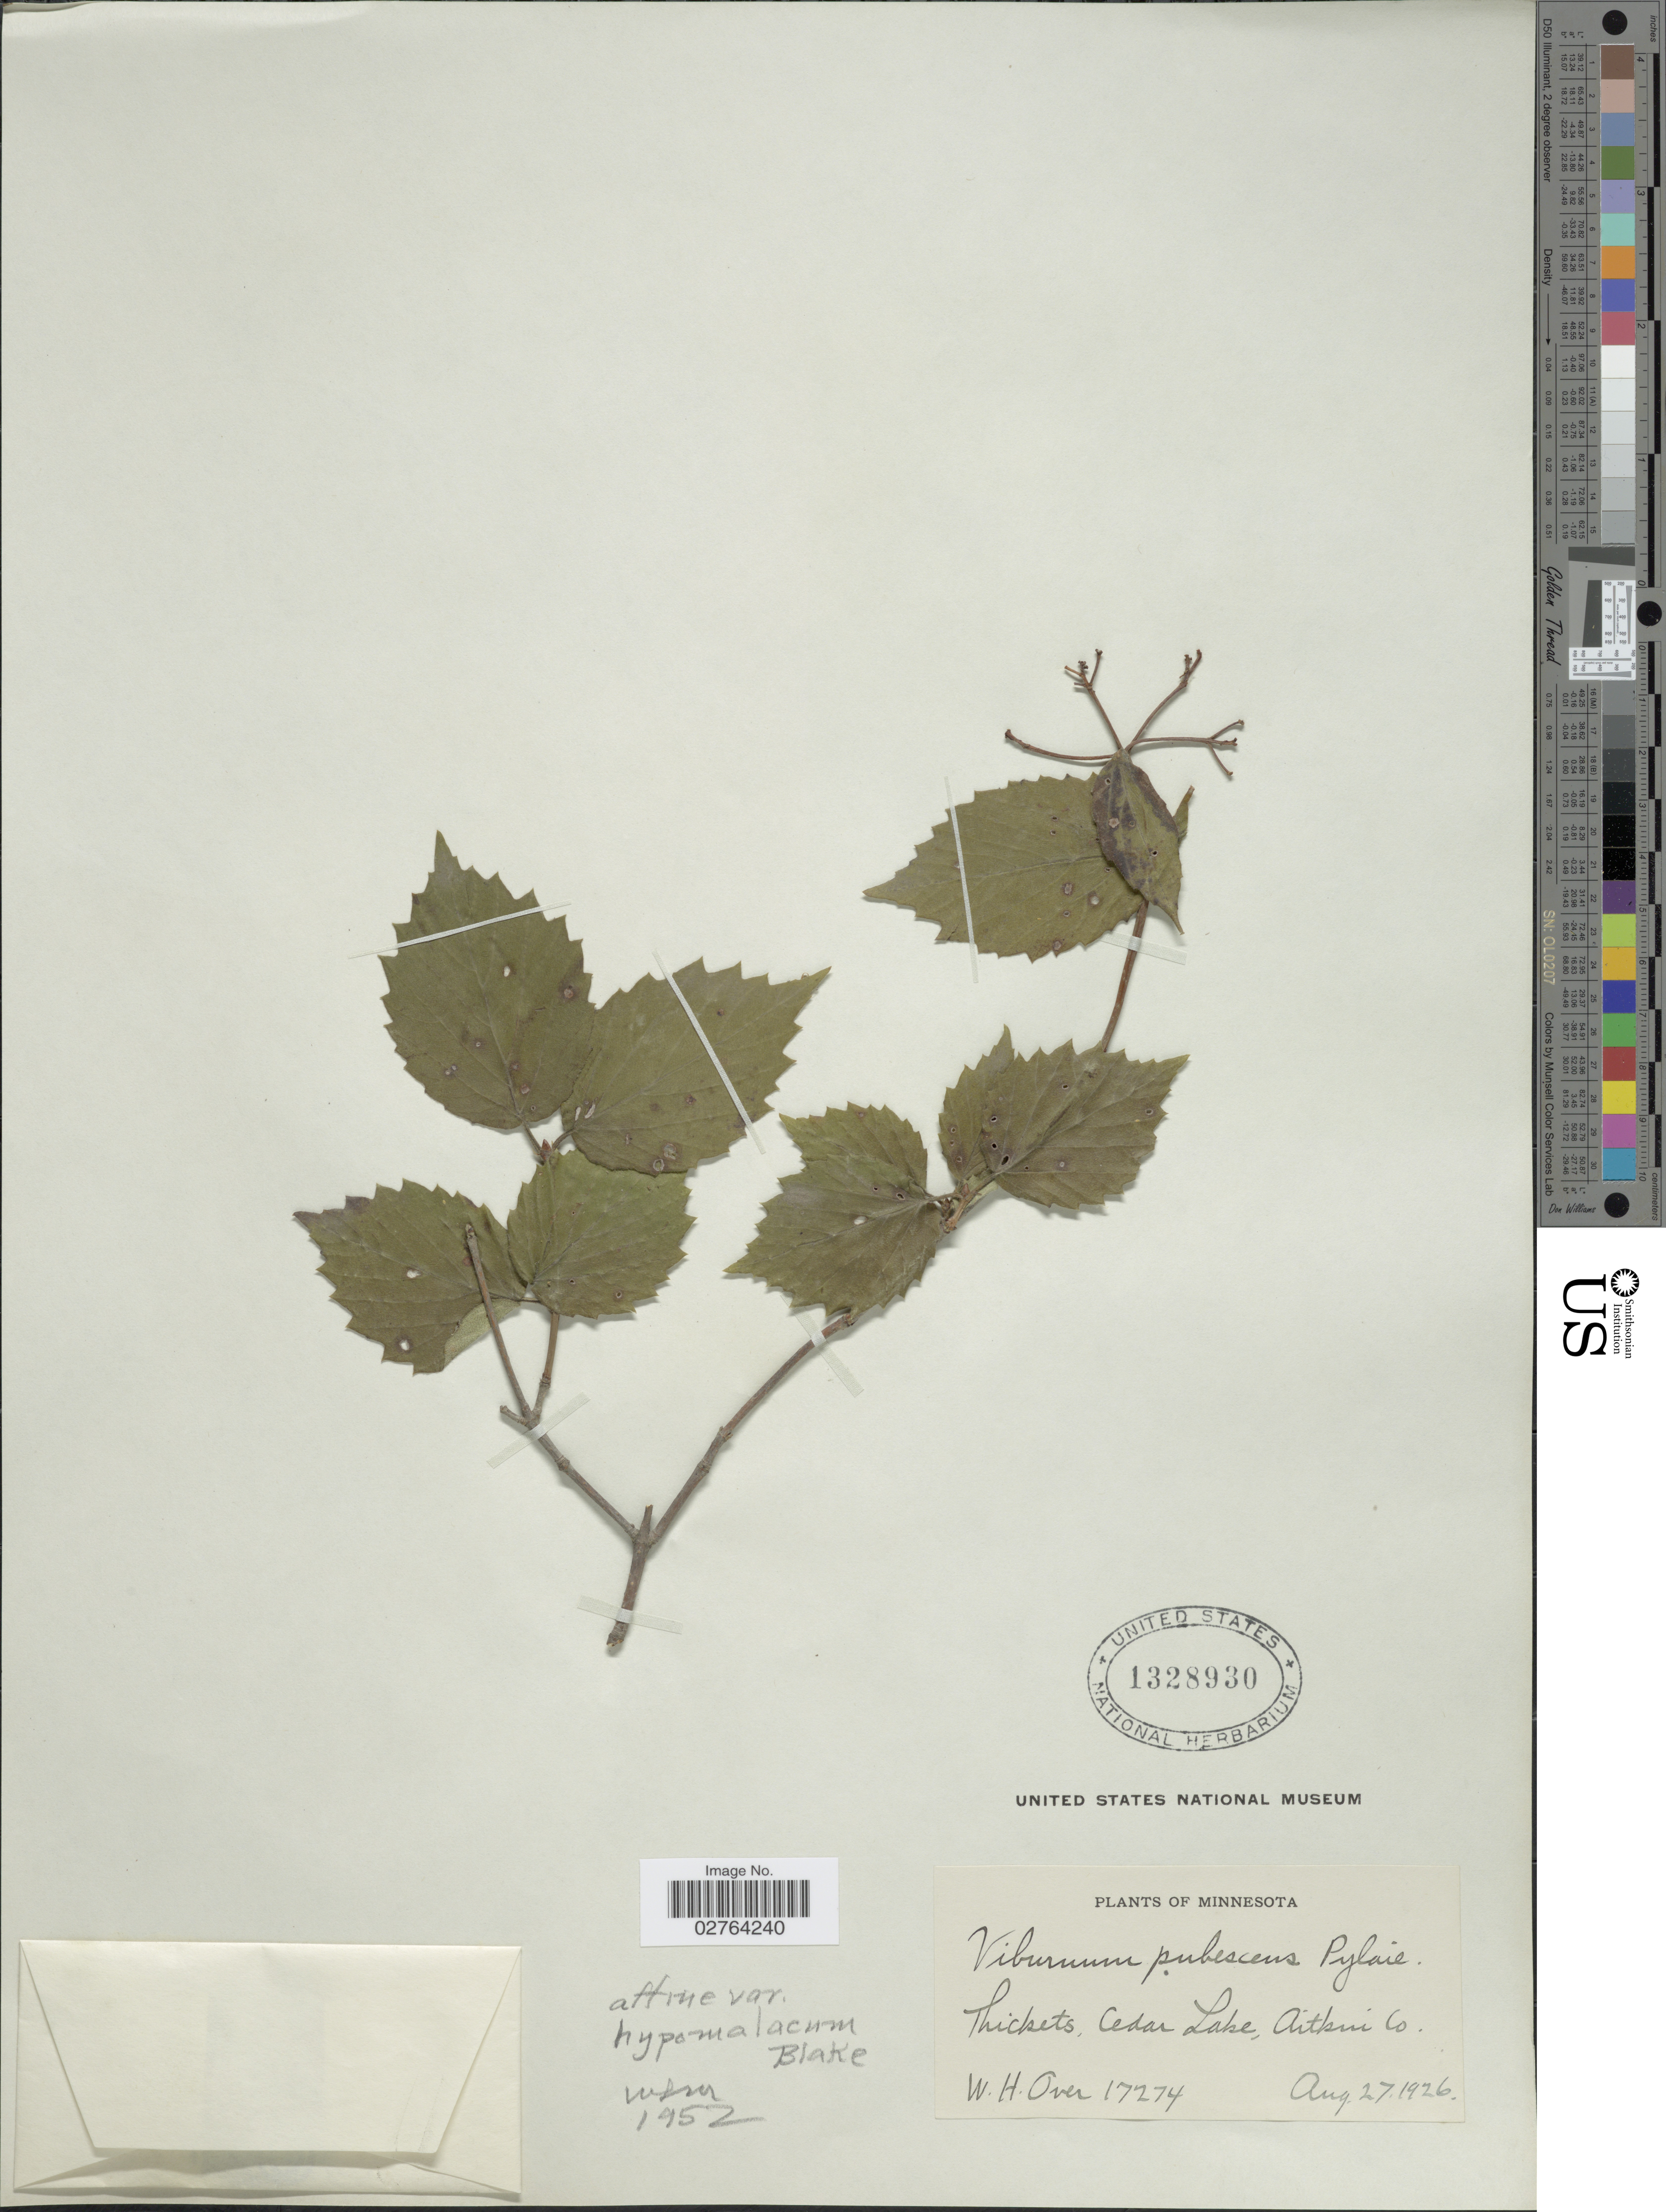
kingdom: Plantae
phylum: Tracheophyta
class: Magnoliopsida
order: Dipsacales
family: Viburnaceae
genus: Viburnum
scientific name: Viburnum rafinesqueanum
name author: Schult.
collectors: W. Over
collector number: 17274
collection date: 1926-08-27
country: United States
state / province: Minnesota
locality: Cedar Lake, Aitkin Co.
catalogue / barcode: US 1328930